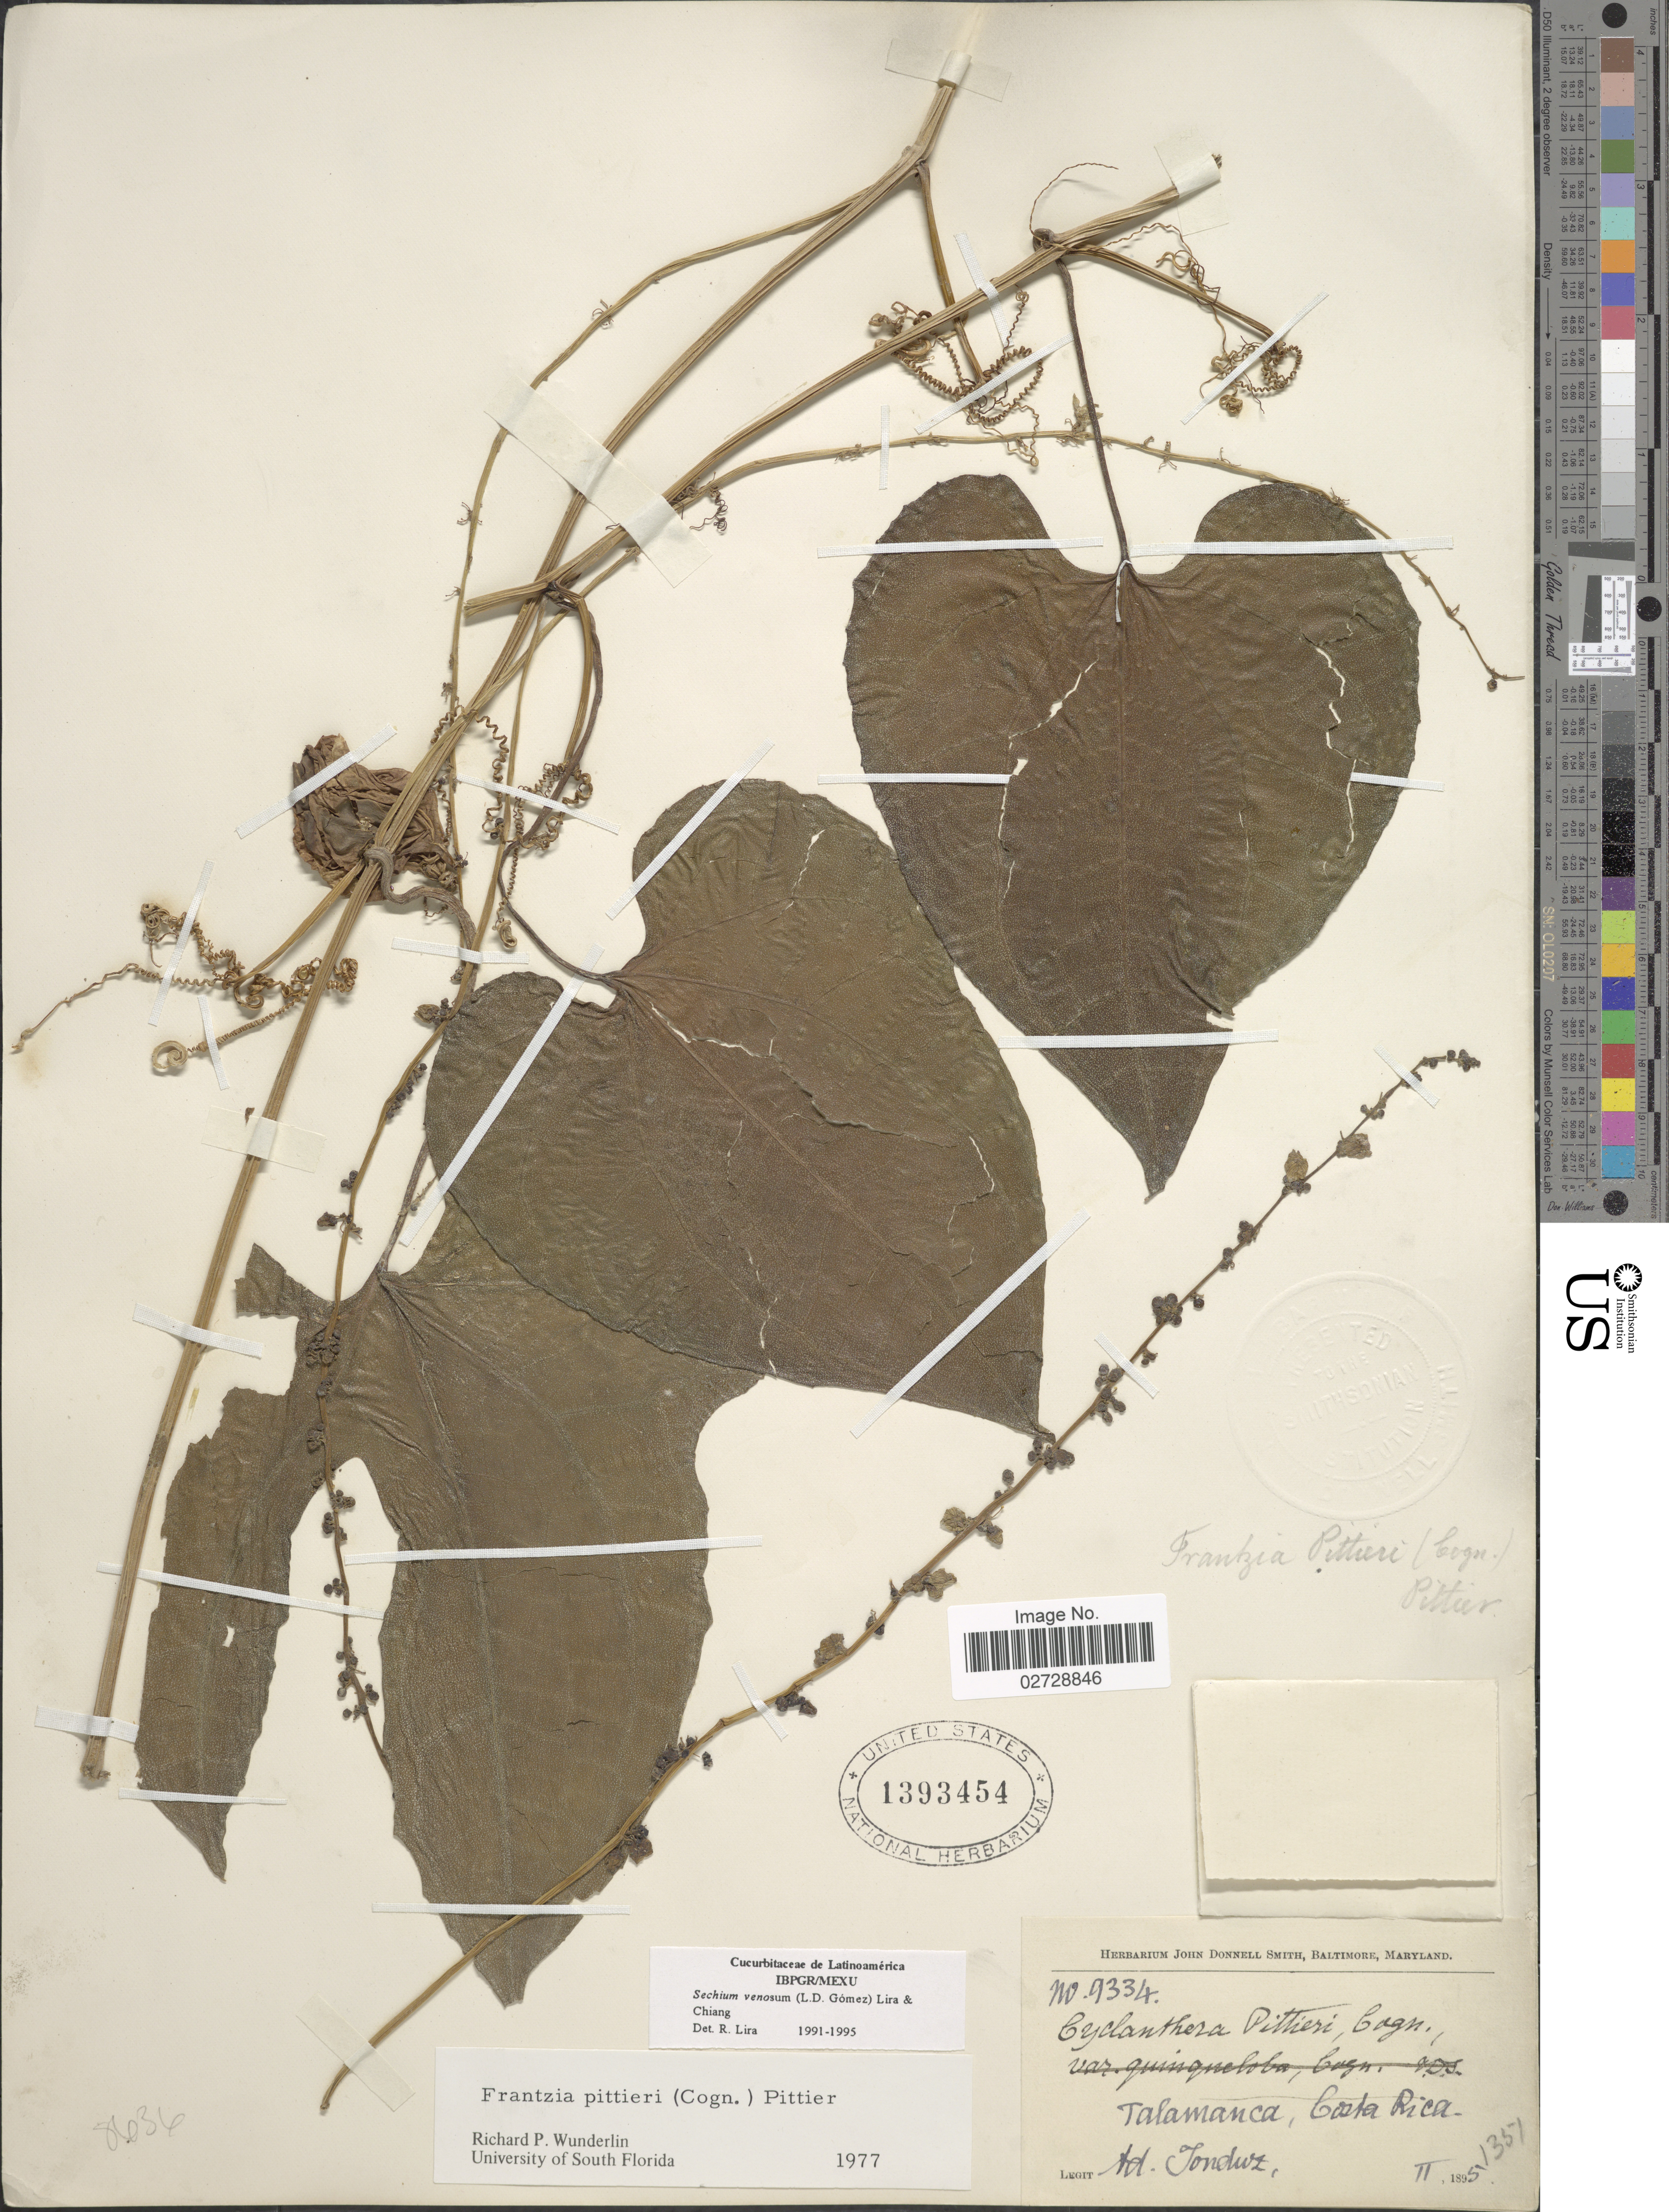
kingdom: Plantae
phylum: Tracheophyta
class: Magnoliopsida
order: Cucurbitales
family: Cucurbitaceae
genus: Sechium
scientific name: Sechium venosum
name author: (L.D. Gómez) Lira & F. Chiang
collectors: A. Tonduz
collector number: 9334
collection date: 1895-02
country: Costa Rica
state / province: Limón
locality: Talamanca.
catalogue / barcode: US 1393454